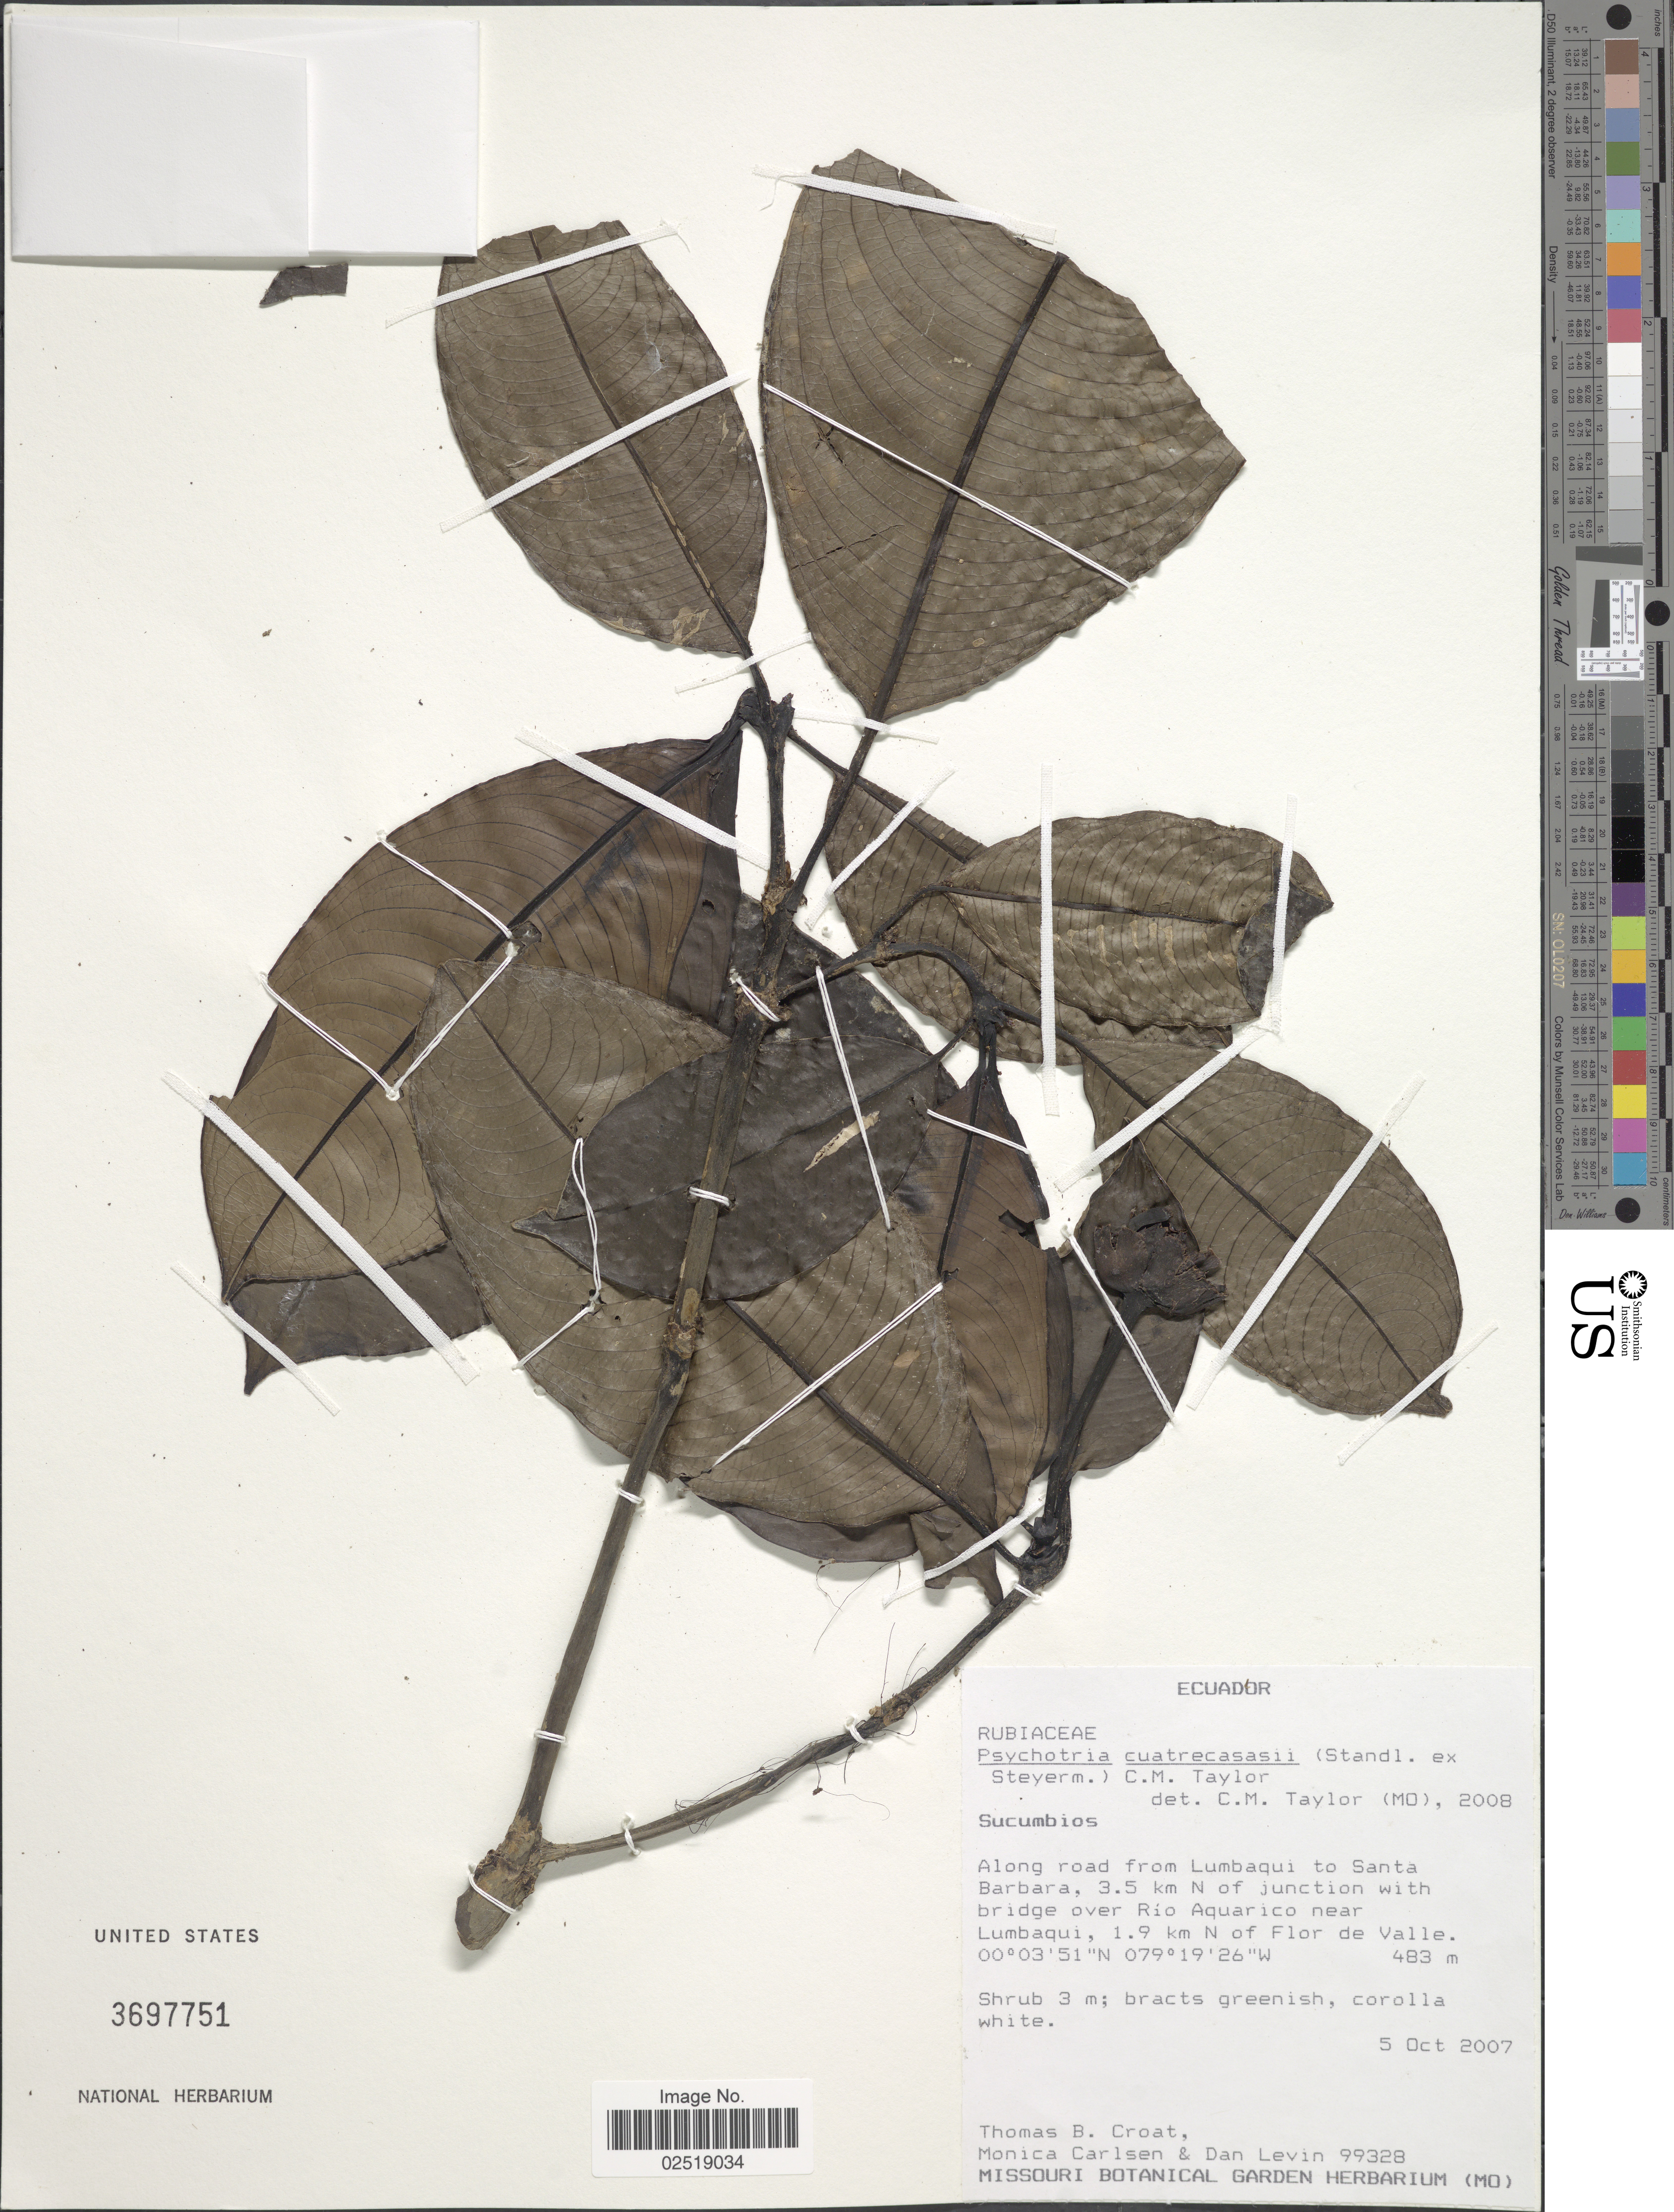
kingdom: Plantae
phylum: Tracheophyta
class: Magnoliopsida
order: Gentianales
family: Rubiaceae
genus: Psychotria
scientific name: Psychotria cuatrecasasii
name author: (Standl. & Steyerm.) C.M. Taylor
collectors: T. B. Croat, M. M. Carlsen & D. Levin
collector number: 99328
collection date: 2007-10-05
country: Ecuador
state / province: Sucumbíos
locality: Along road from Lumbaqui to Santa Barbara, 3.5 km N of junction with bridge over Rio Aquarico near Lumbaqui, 1.9 km N of Flor de Valle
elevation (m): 483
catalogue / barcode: US 3697751